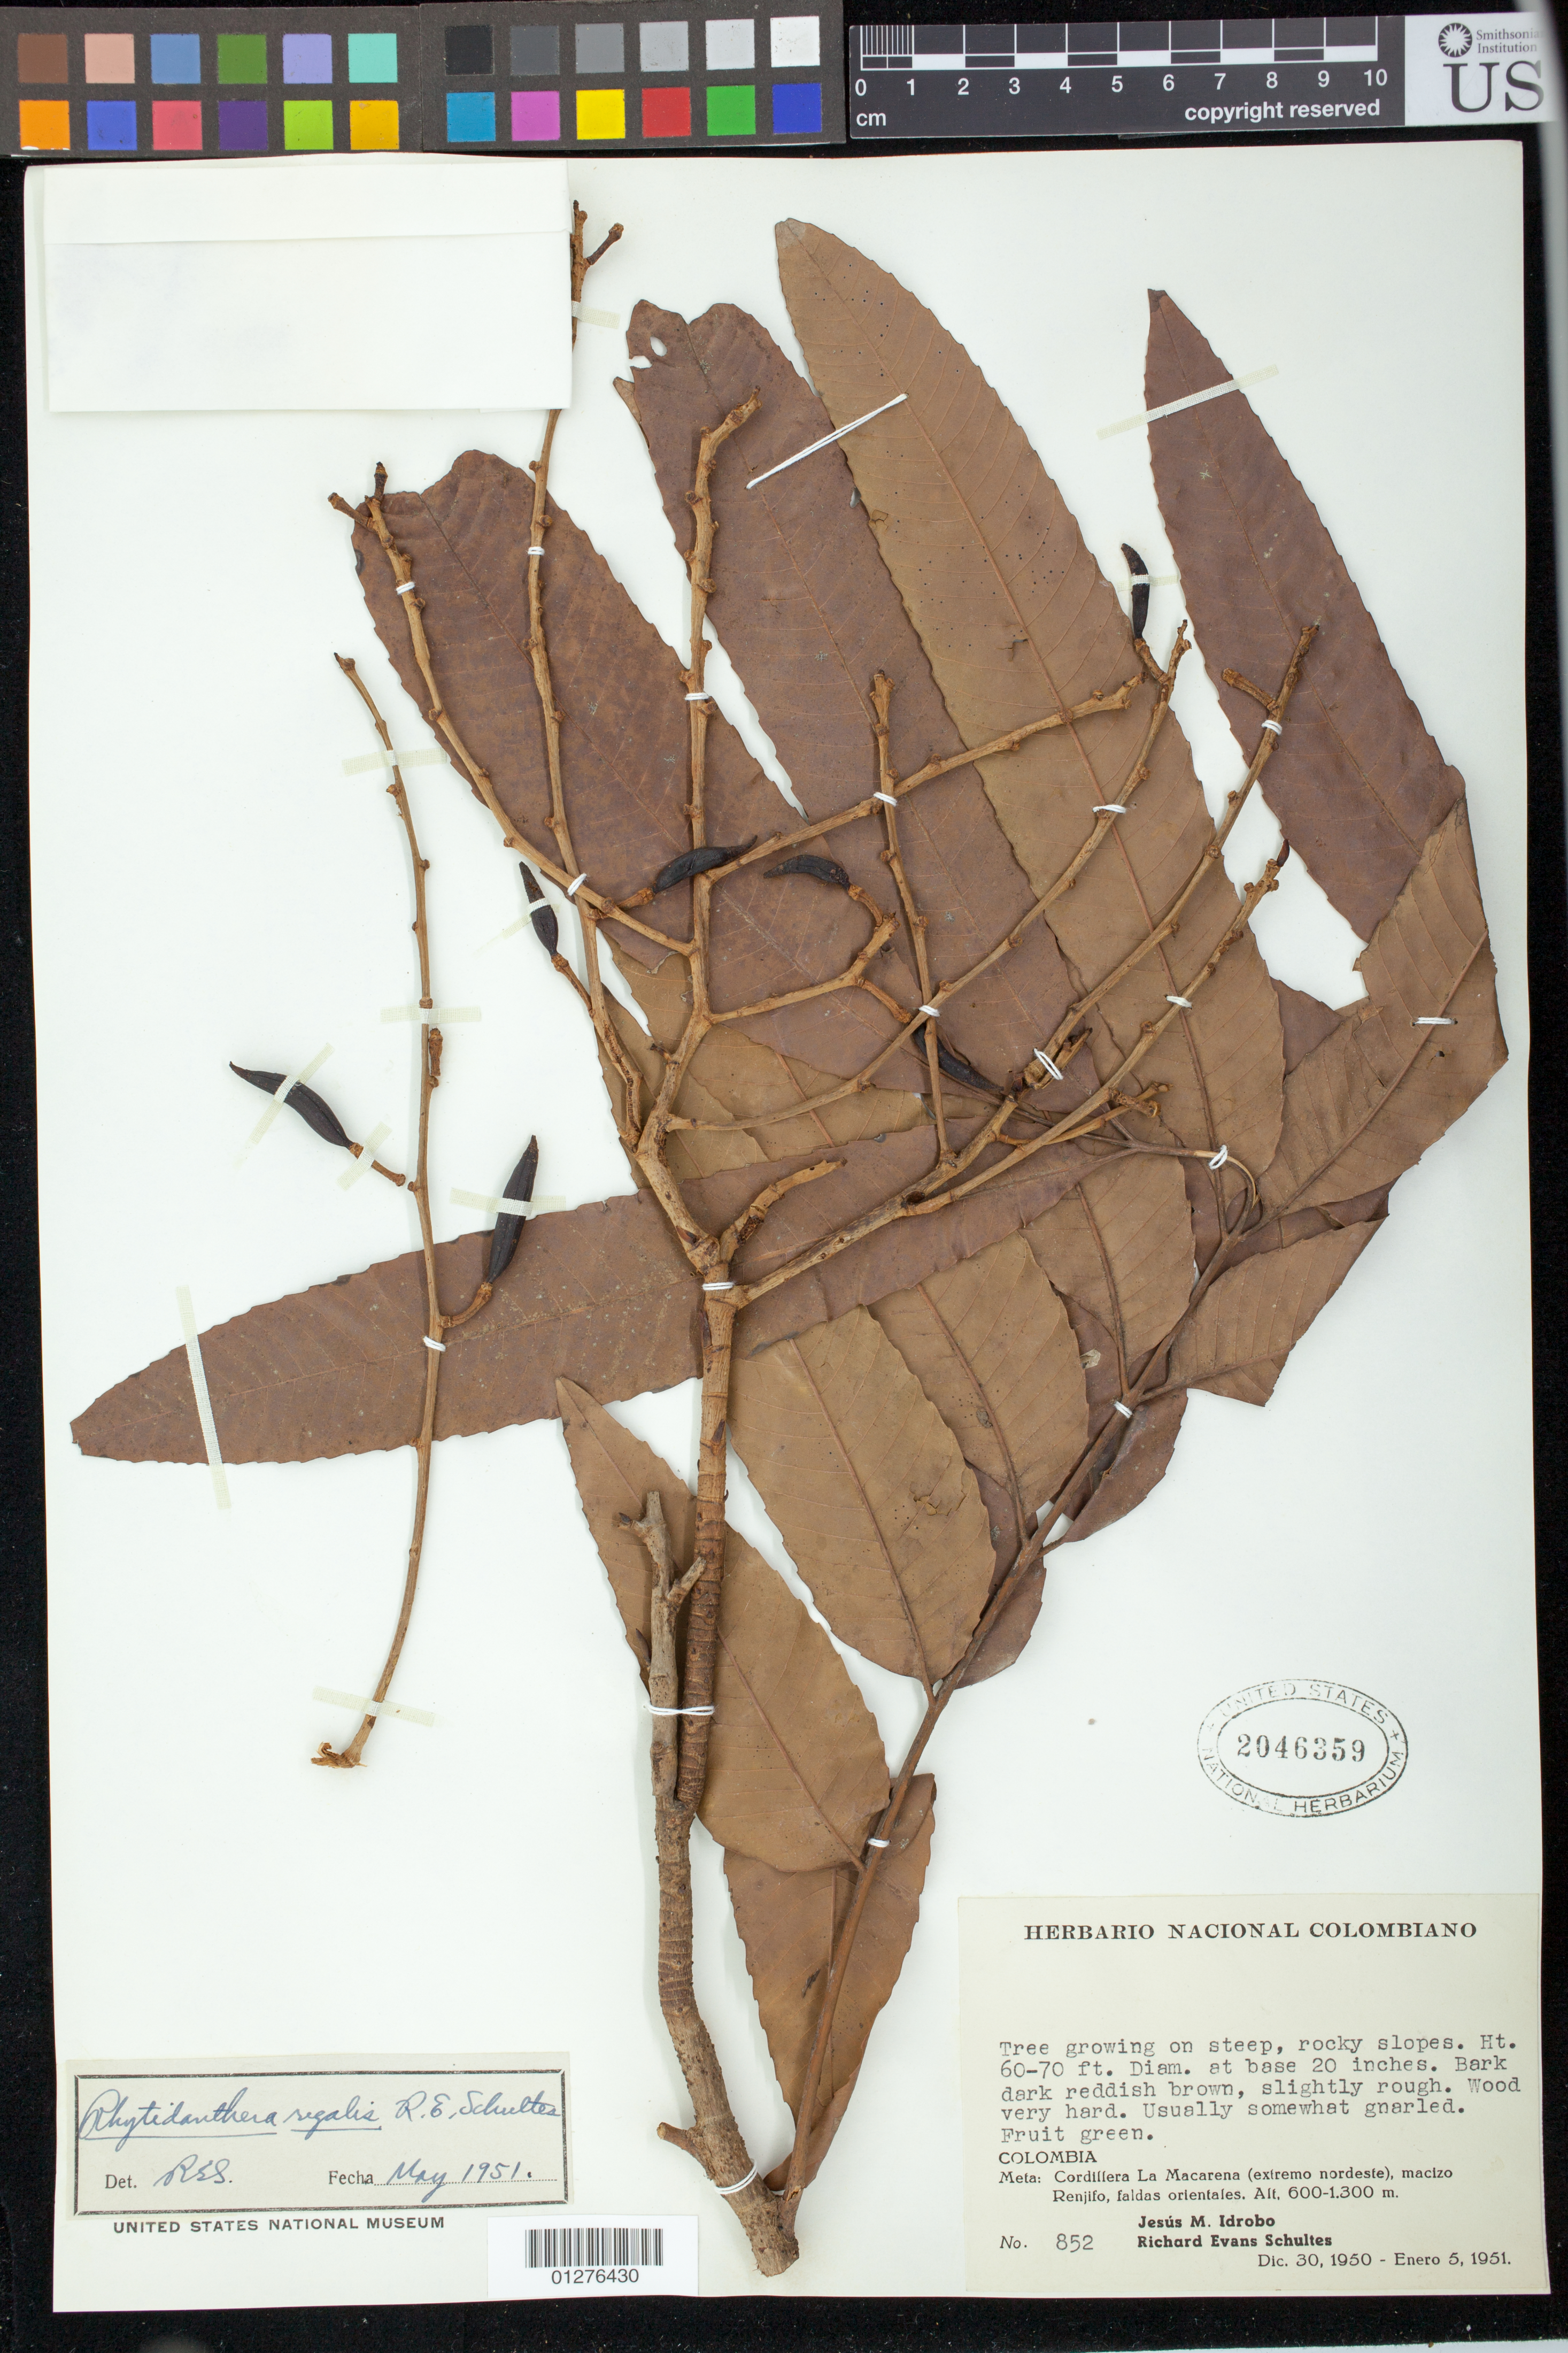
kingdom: Plantae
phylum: Tracheophyta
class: Magnoliopsida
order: Malpighiales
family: Ochnaceae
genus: Rhytidanthera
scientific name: Rhytidanthera regalis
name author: R.E. Schult.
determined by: Reinales, Sandra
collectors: J. M. Idrobo & R. E. Schultes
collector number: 852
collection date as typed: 30 Dec 1950 to 5 Jan 1951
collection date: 1950-12-30/1951-01-05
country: Colombia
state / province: Meta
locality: Cordillera La Macarena (extremo nordeste), macizo Renjifo, faldas orientales.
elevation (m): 600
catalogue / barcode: US 2046359